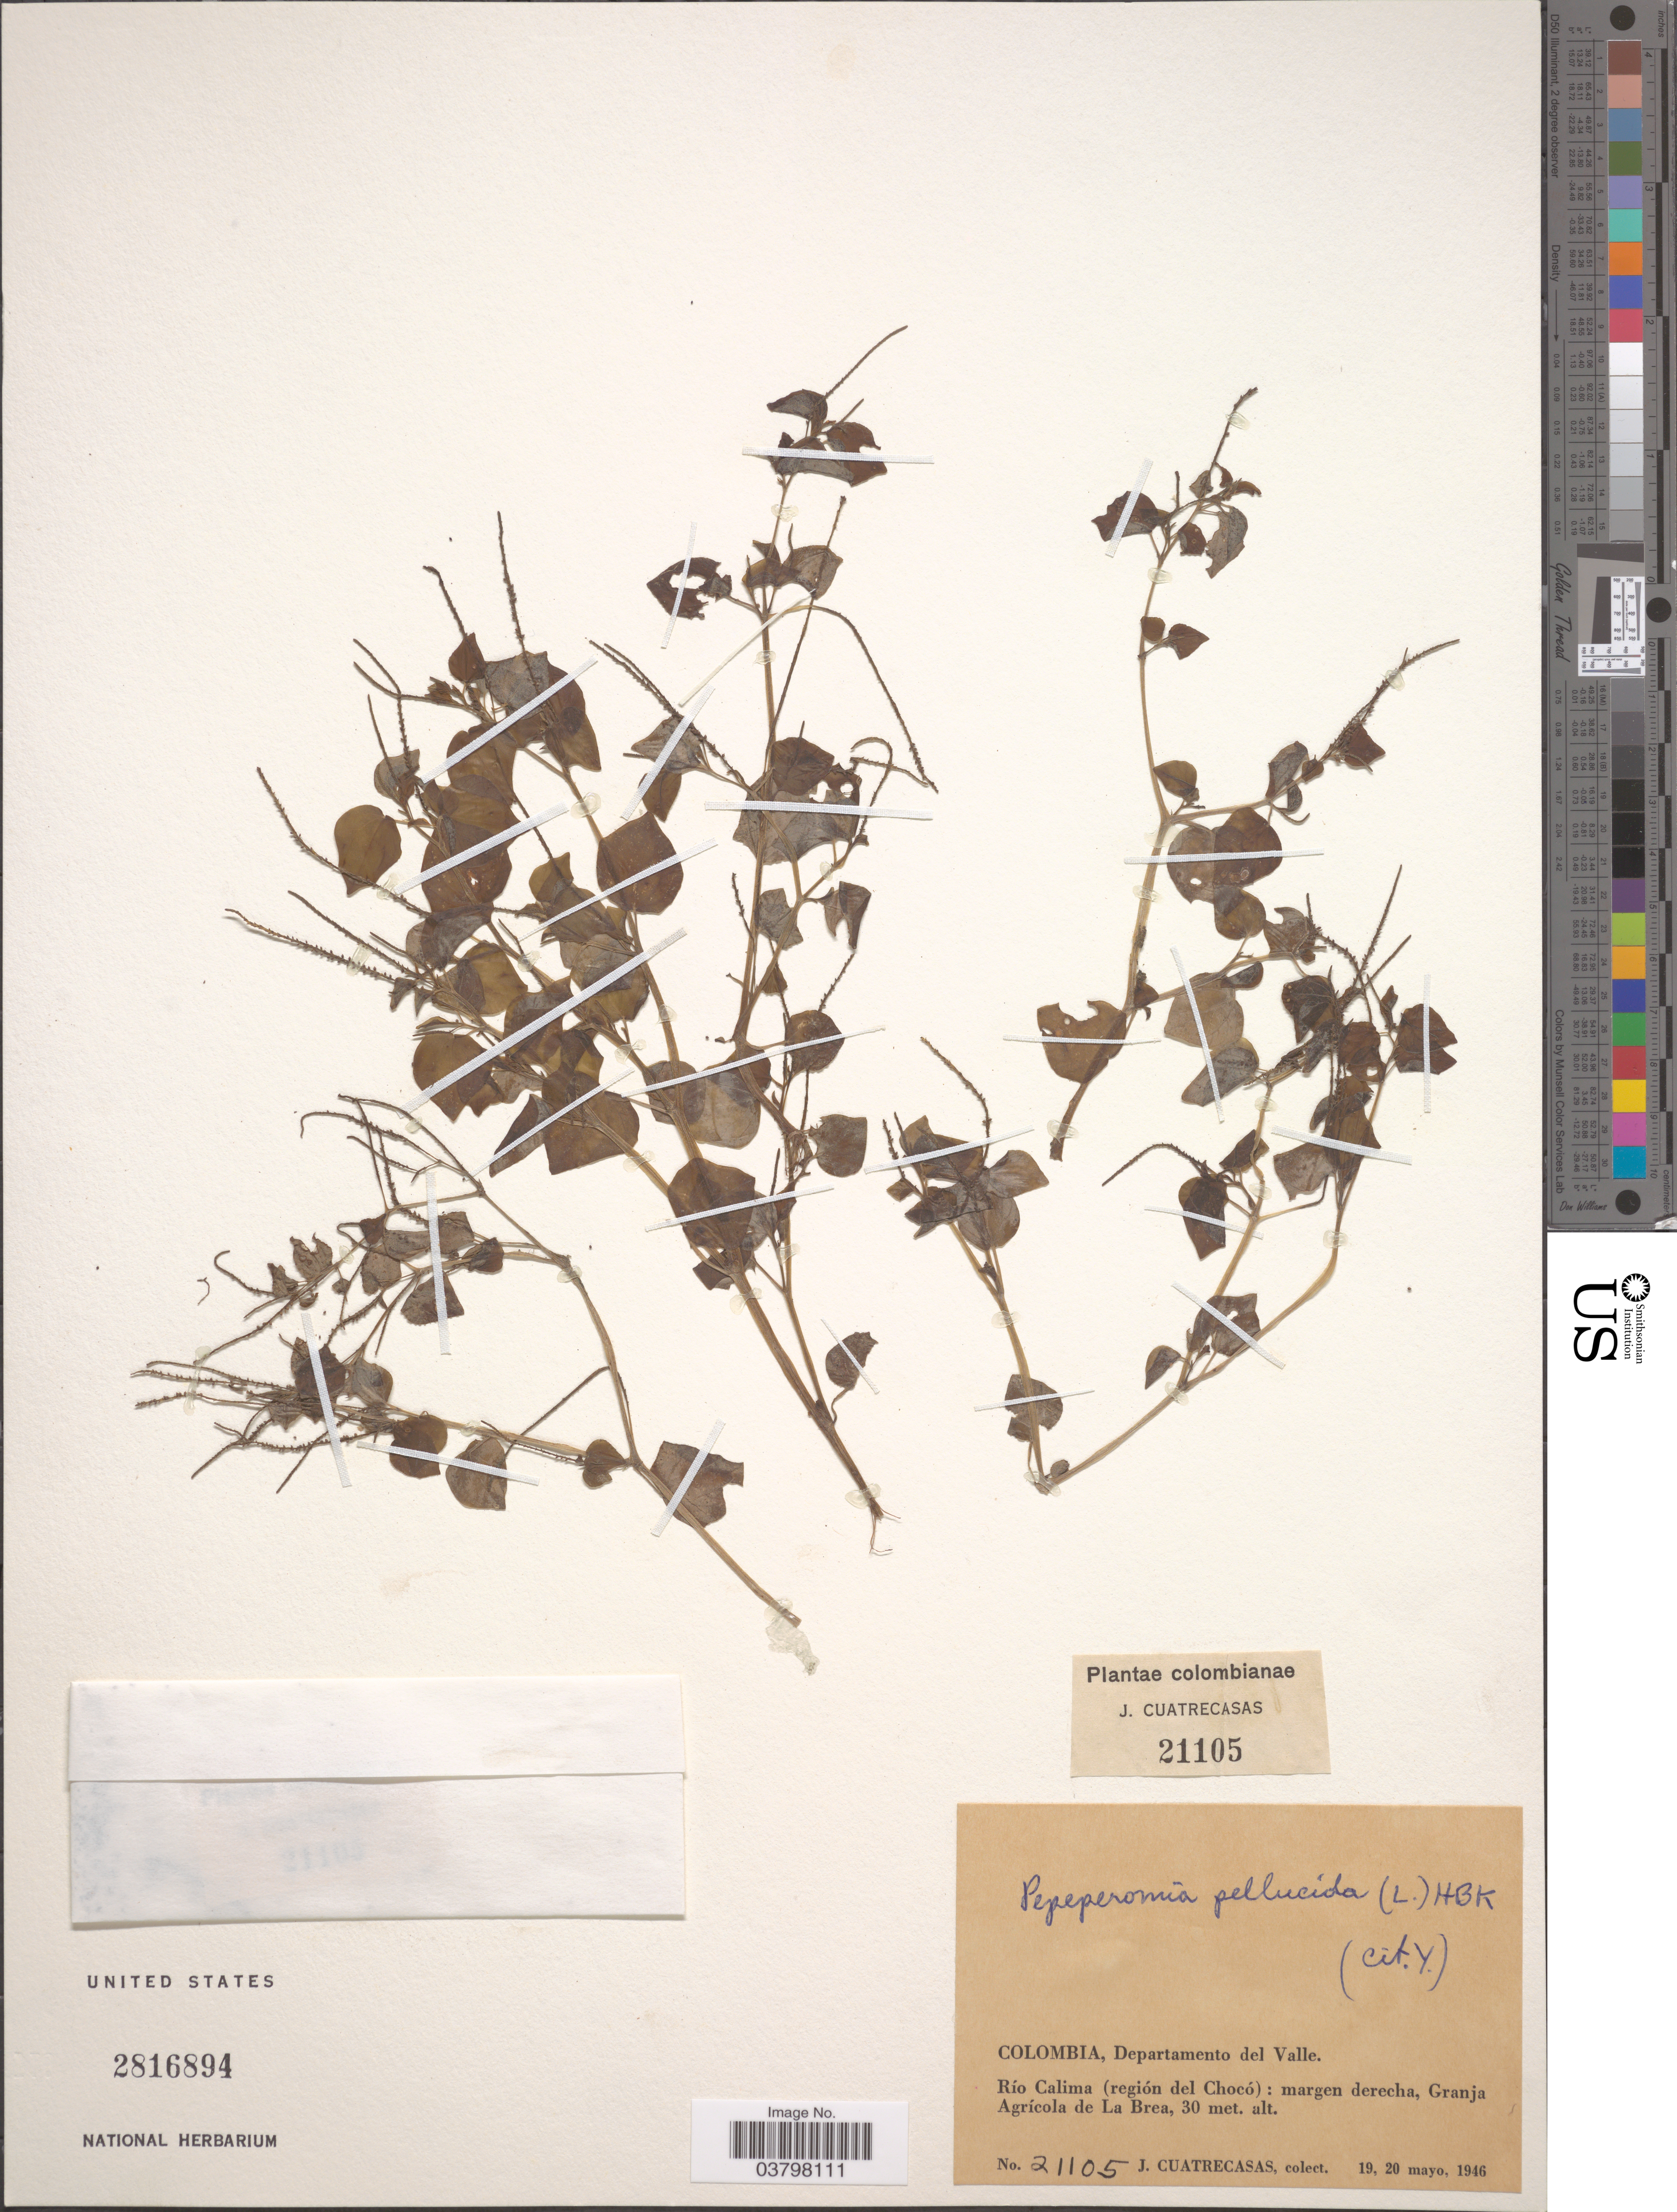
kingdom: Plantae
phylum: Tracheophyta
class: Magnoliopsida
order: Piperales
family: Piperaceae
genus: Peperomia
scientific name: Peperomia pellucida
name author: (L.) Kunth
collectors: J. Cuatrecasas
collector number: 21105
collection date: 1946-05-19/1946-05-20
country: Colombia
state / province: Valle del Cauca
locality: Departamento del Valle. Río Calima (región del Chocó): margen derecha, Granja Agrícola de La Brea.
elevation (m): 30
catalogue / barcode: US 2816894